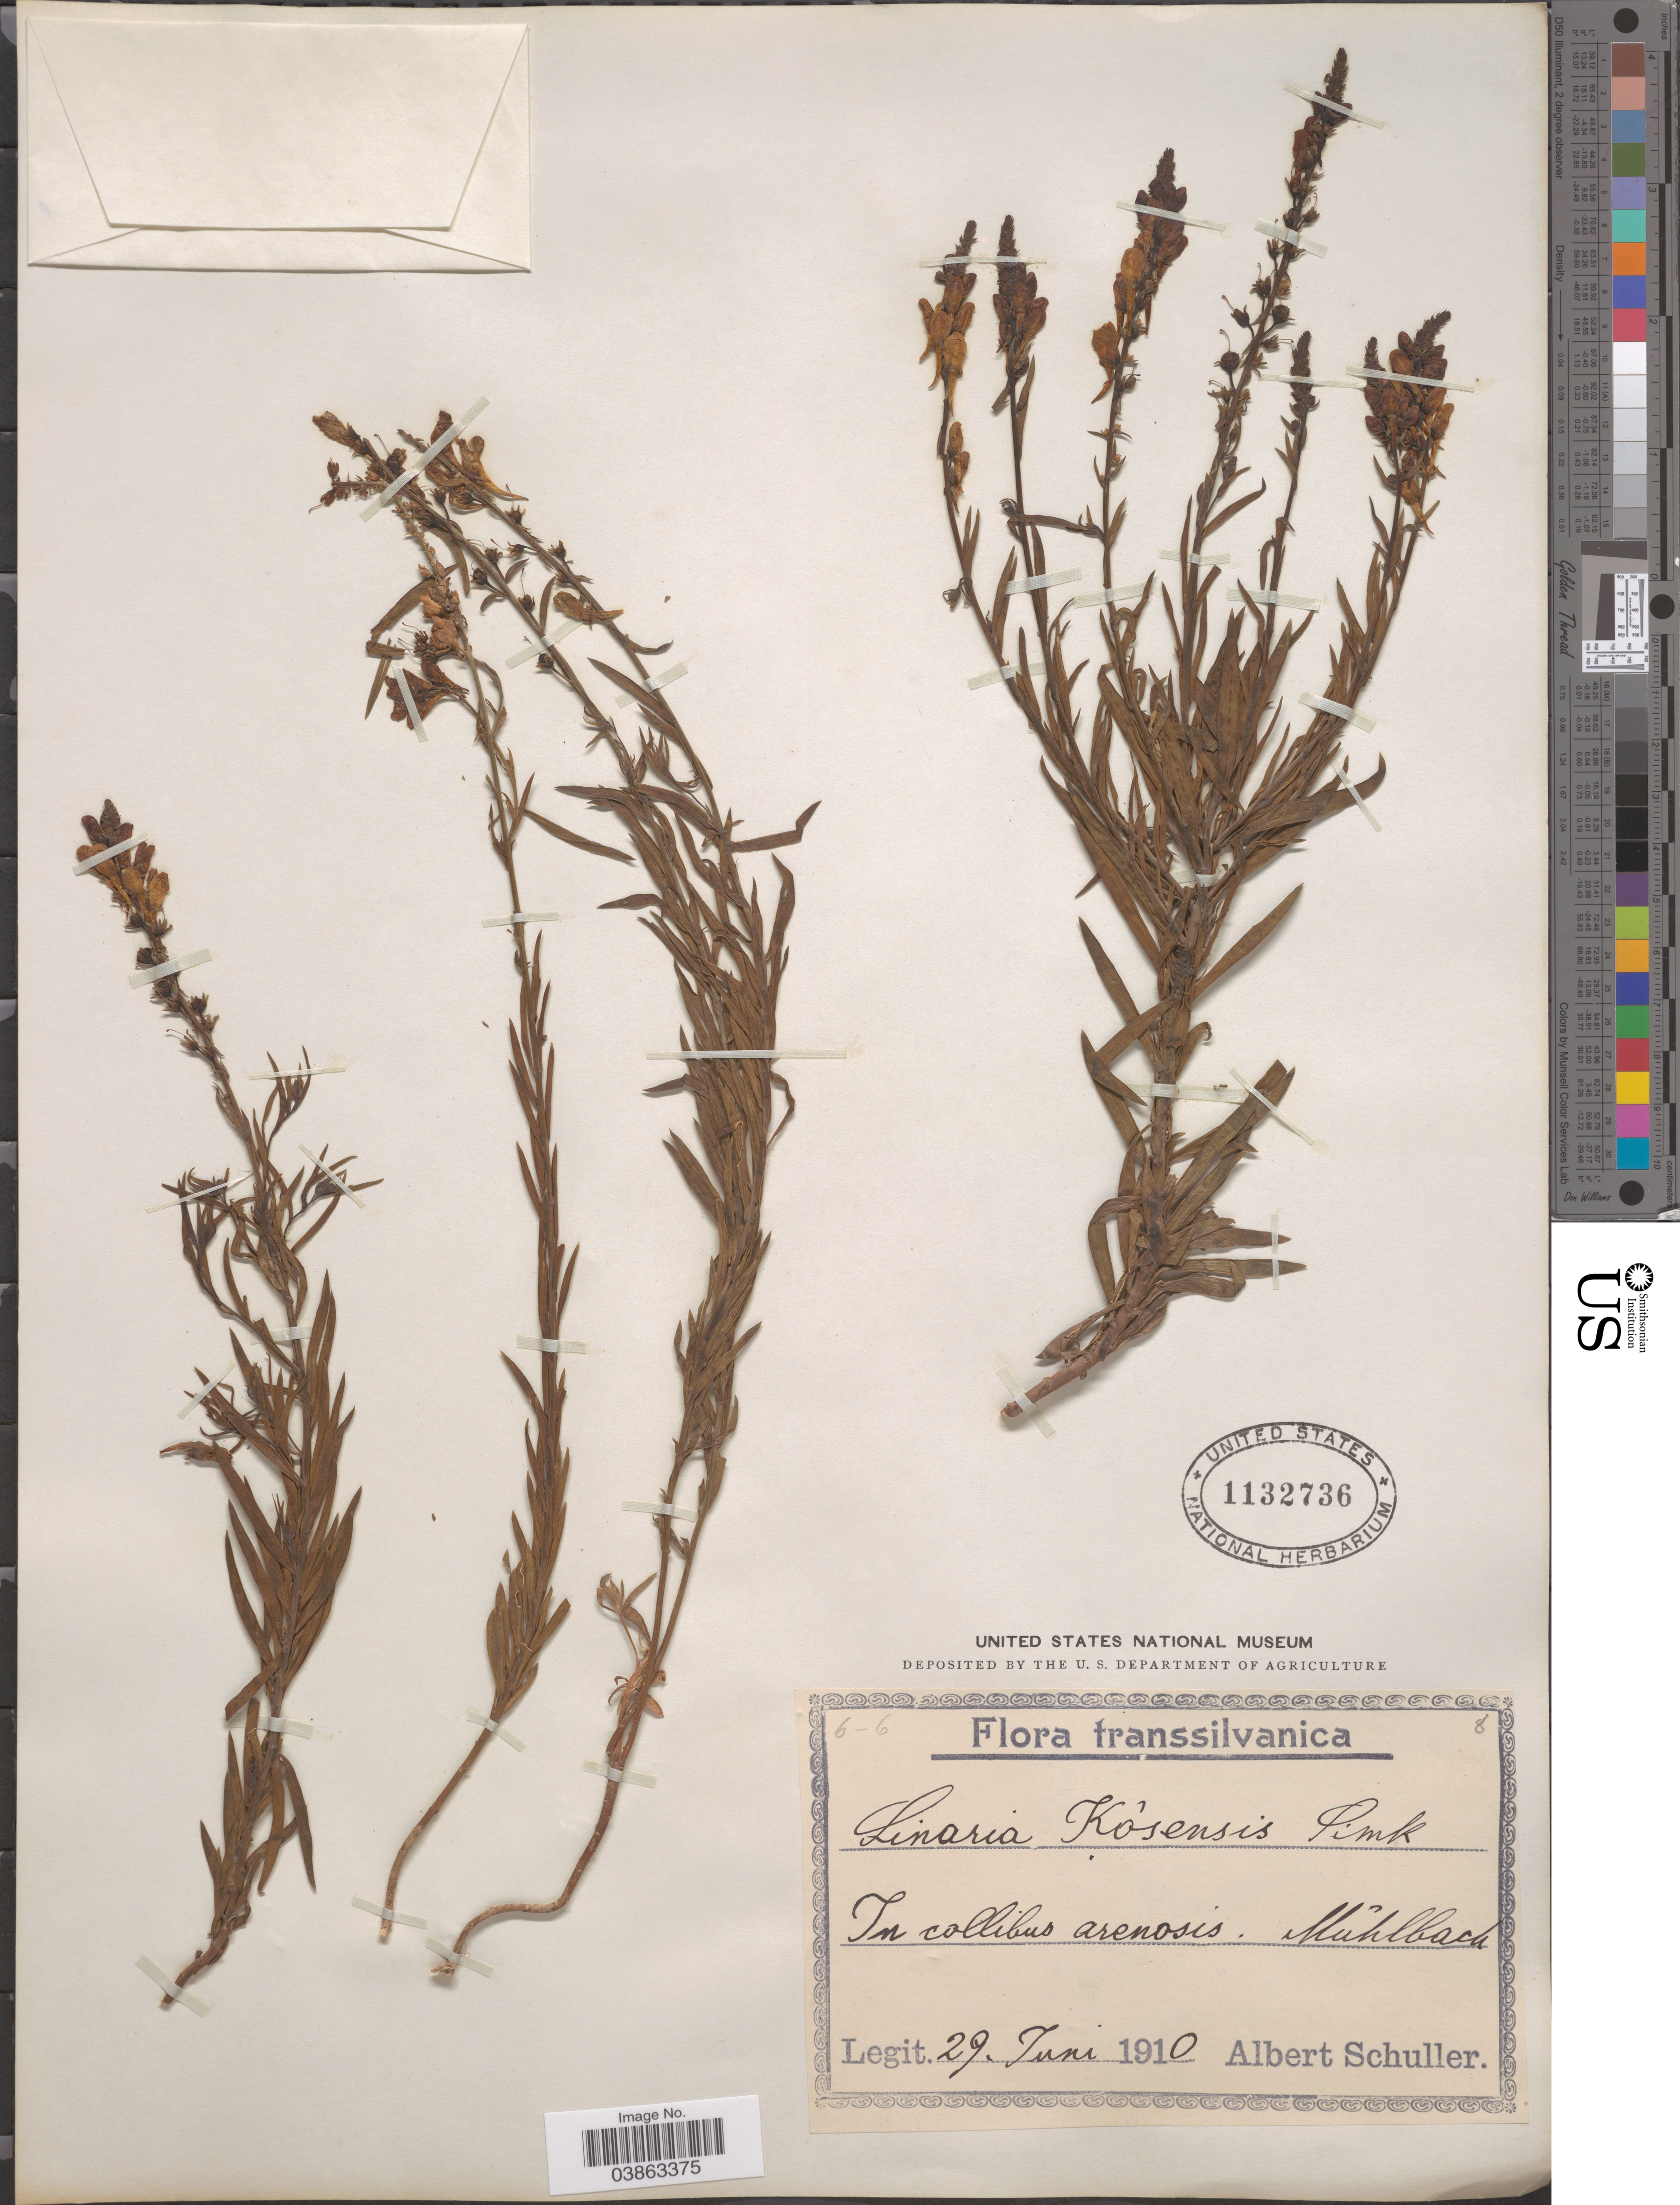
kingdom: Plantae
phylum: Tracheophyta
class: Magnoliopsida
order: Lamiales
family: Plantaginaceae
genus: Linaria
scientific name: Linaria koesensis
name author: Simonk.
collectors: A. Schuller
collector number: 6-6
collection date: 1910-06-29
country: Romania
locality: Transsilvanica. In collibus arenosis. Mûhlbach.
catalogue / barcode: US 1132736